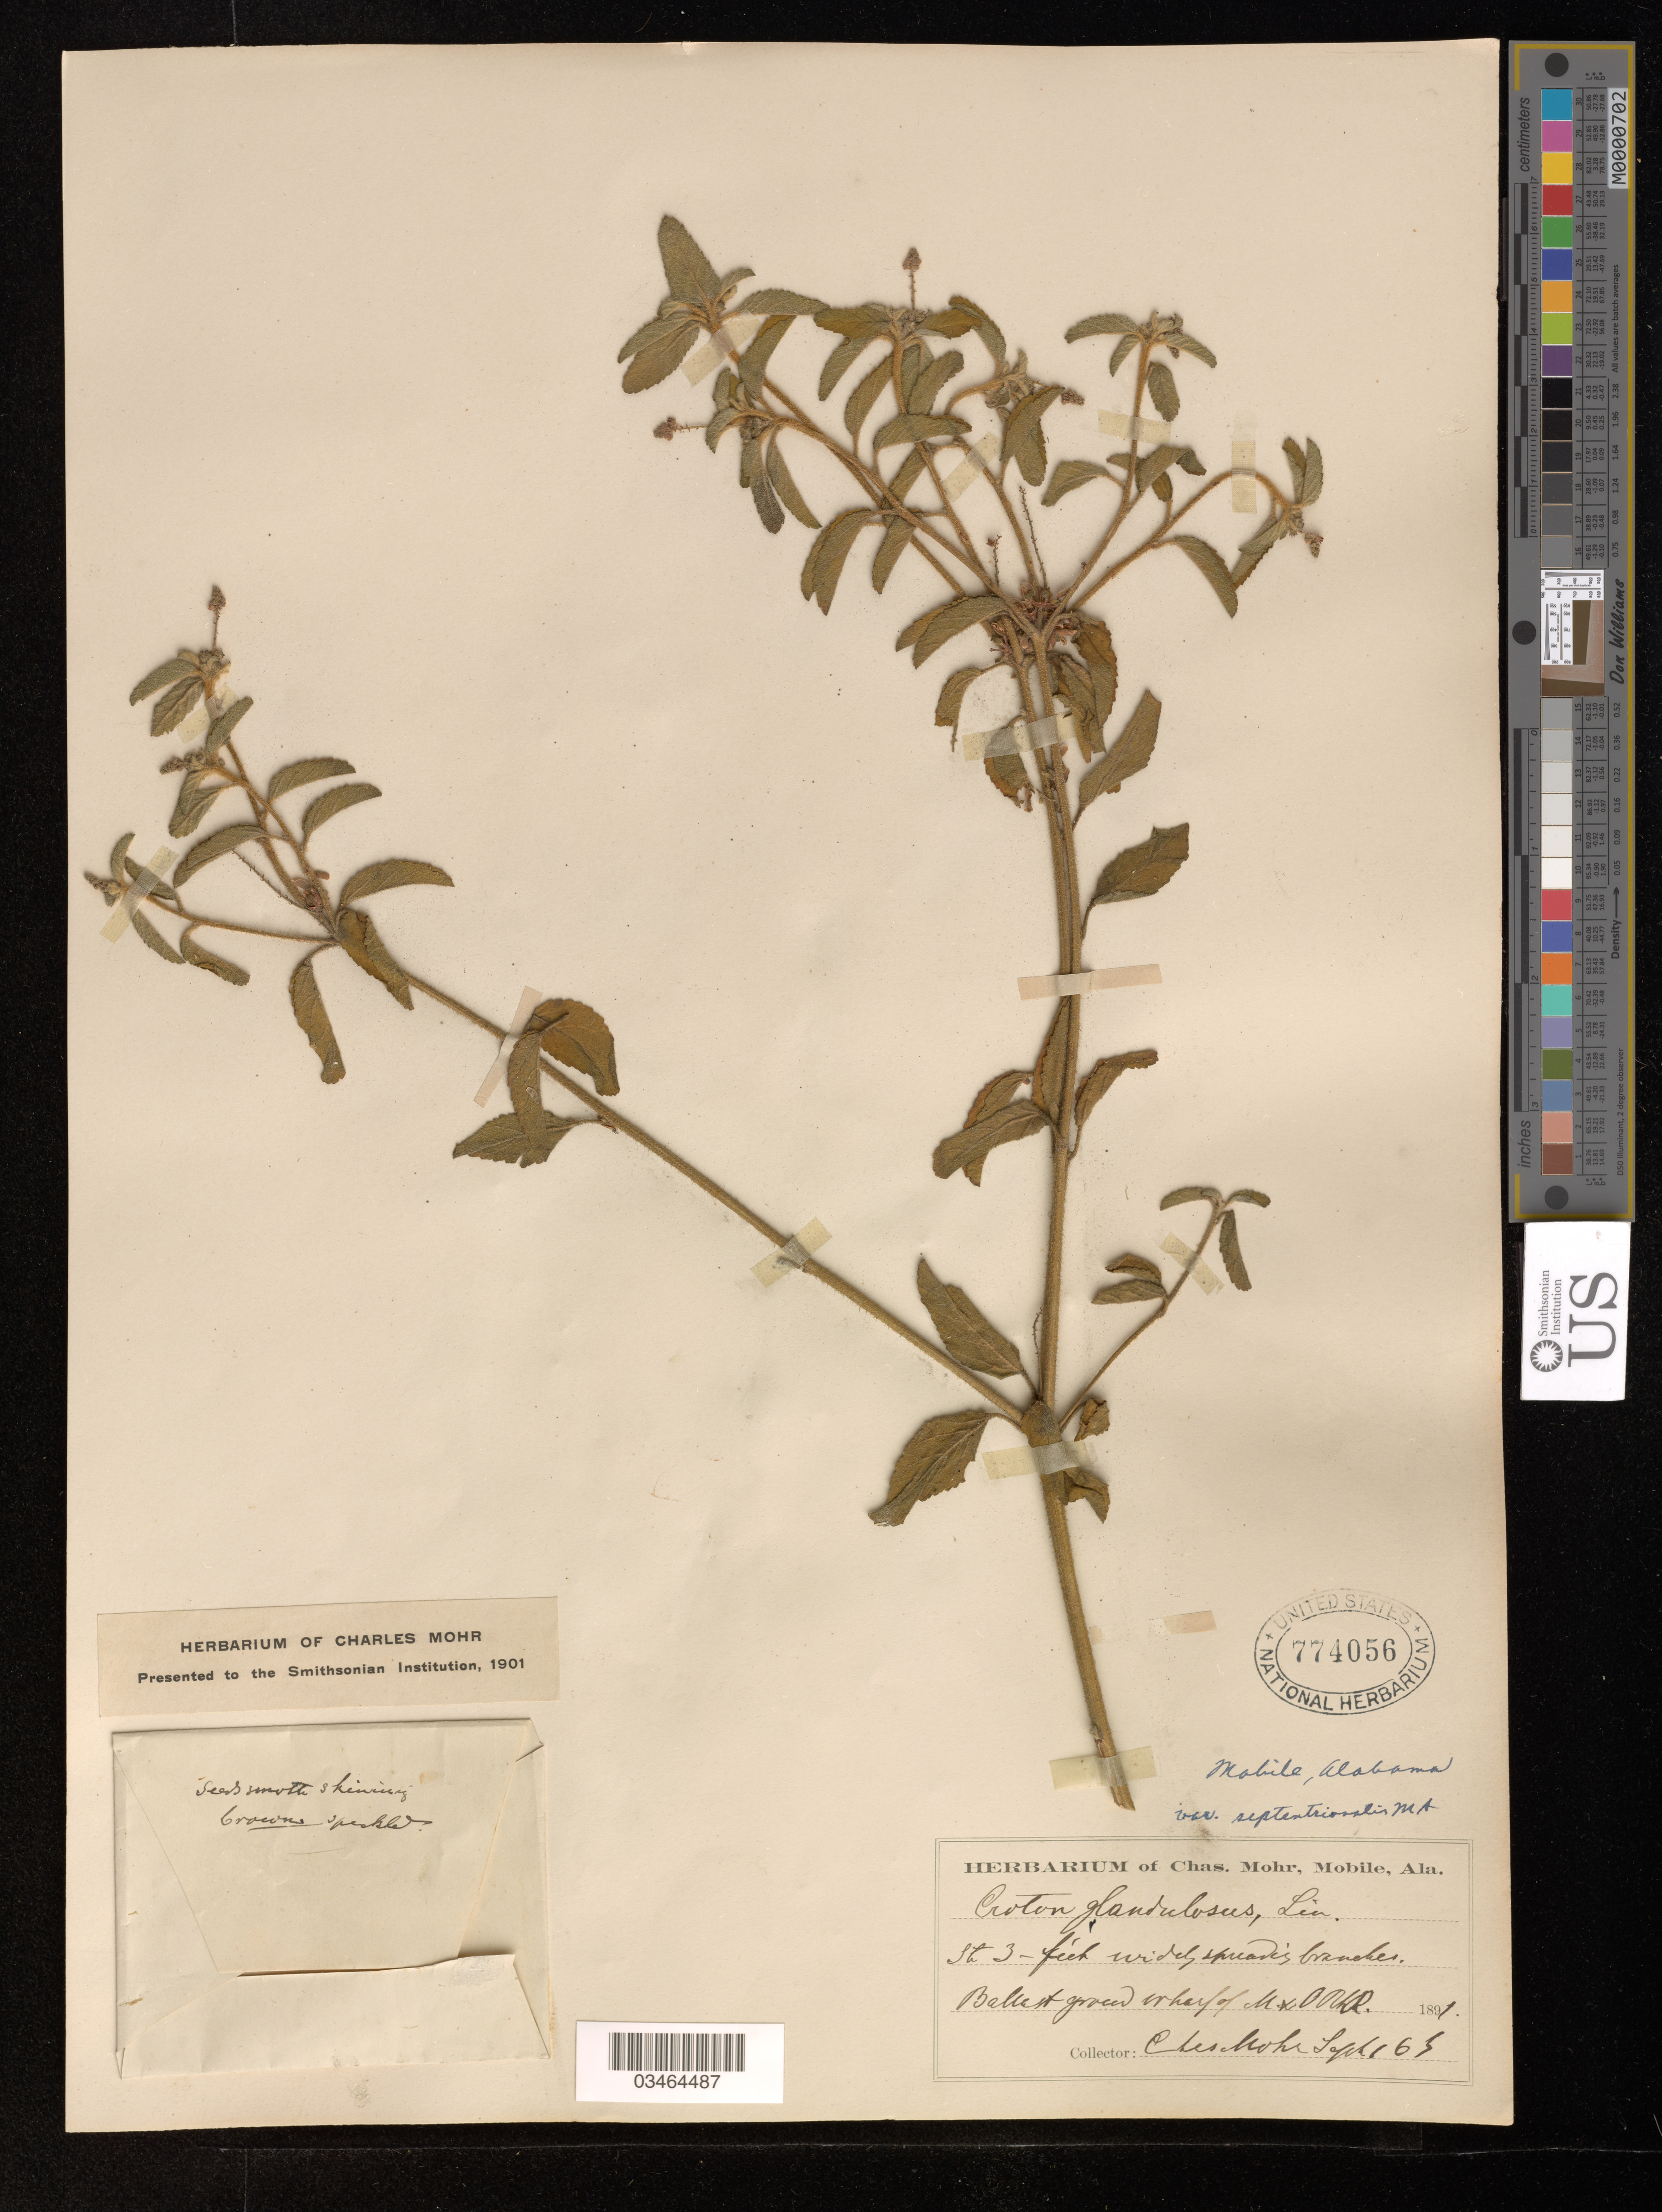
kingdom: Plantae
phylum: Tracheophyta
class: Magnoliopsida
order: Malpighiales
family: Euphorbiaceae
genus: Croton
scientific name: Croton glandulosus var. septentrionalis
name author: Müll. Arg.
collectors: C. Mohr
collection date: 1891-09-16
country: United States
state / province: Alabama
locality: Mobile.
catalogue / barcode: US 774056